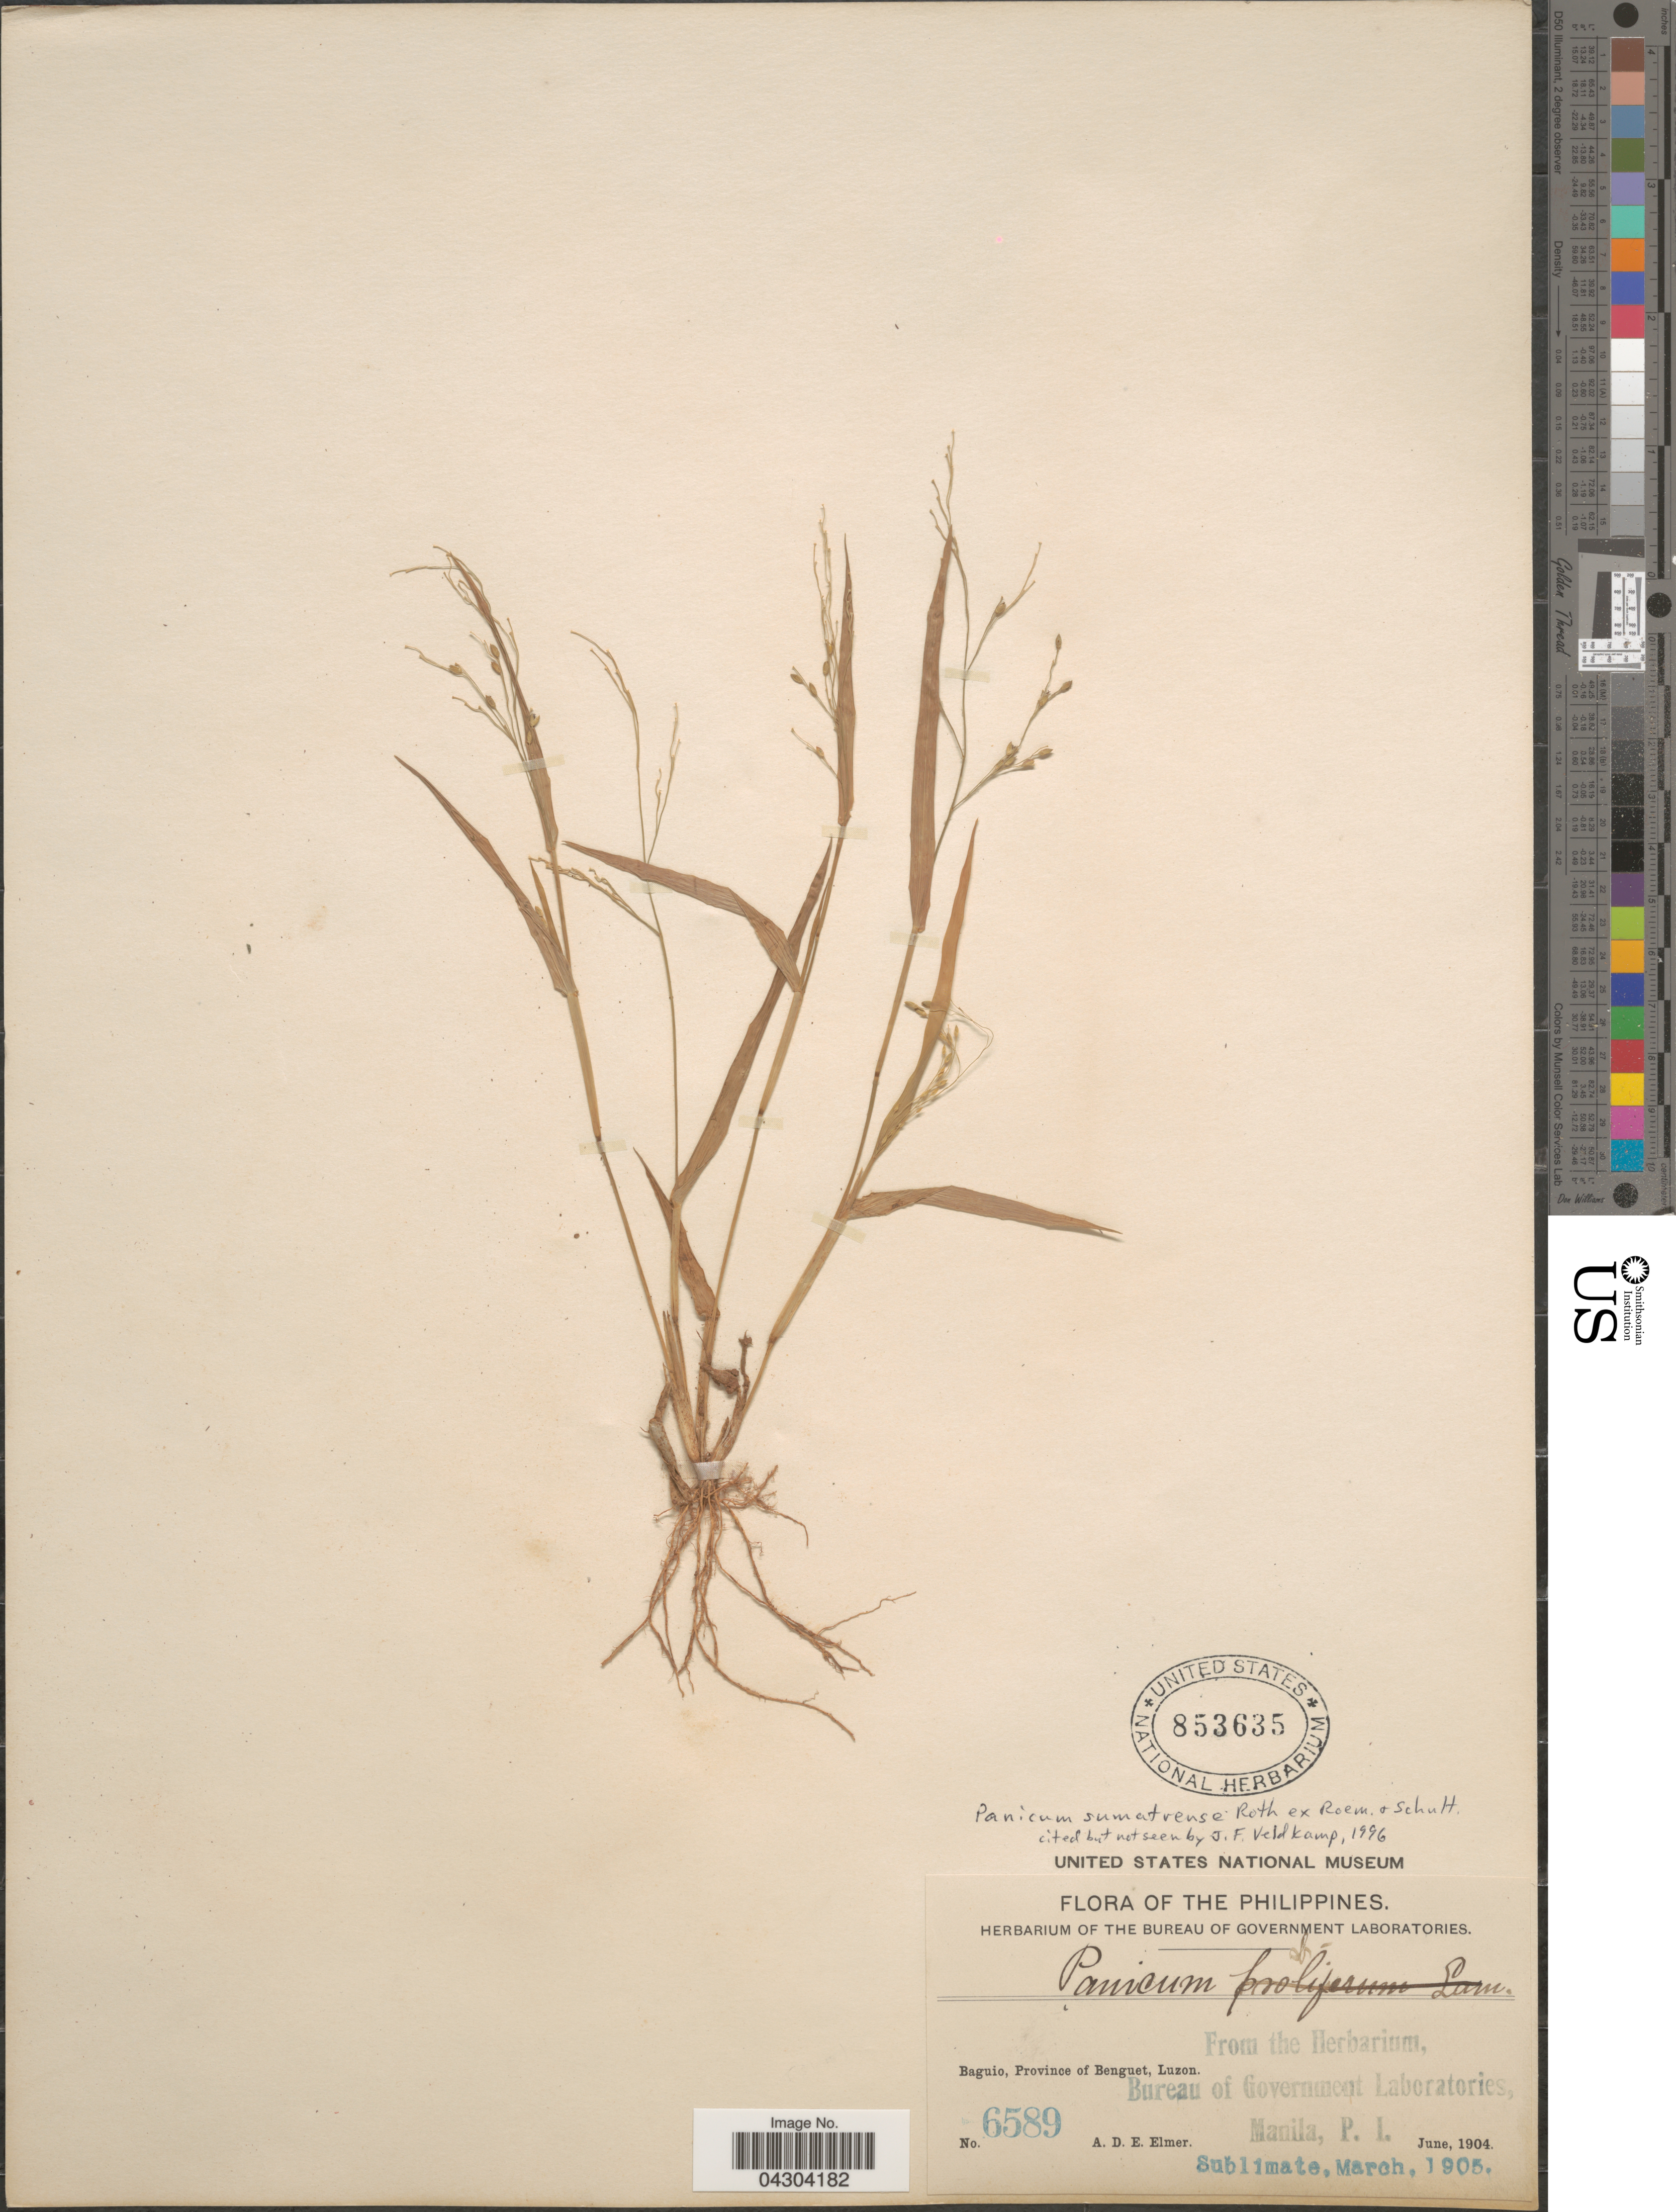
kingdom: Plantae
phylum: Tracheophyta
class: Liliopsida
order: Poales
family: Poaceae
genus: Panicum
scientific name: Panicum sumatrense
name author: P. Roth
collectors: A. D. E. Elmer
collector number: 6589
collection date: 1904-06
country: Philippines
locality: Baguio, Province of Benguet, Luzon.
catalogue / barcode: US 853635